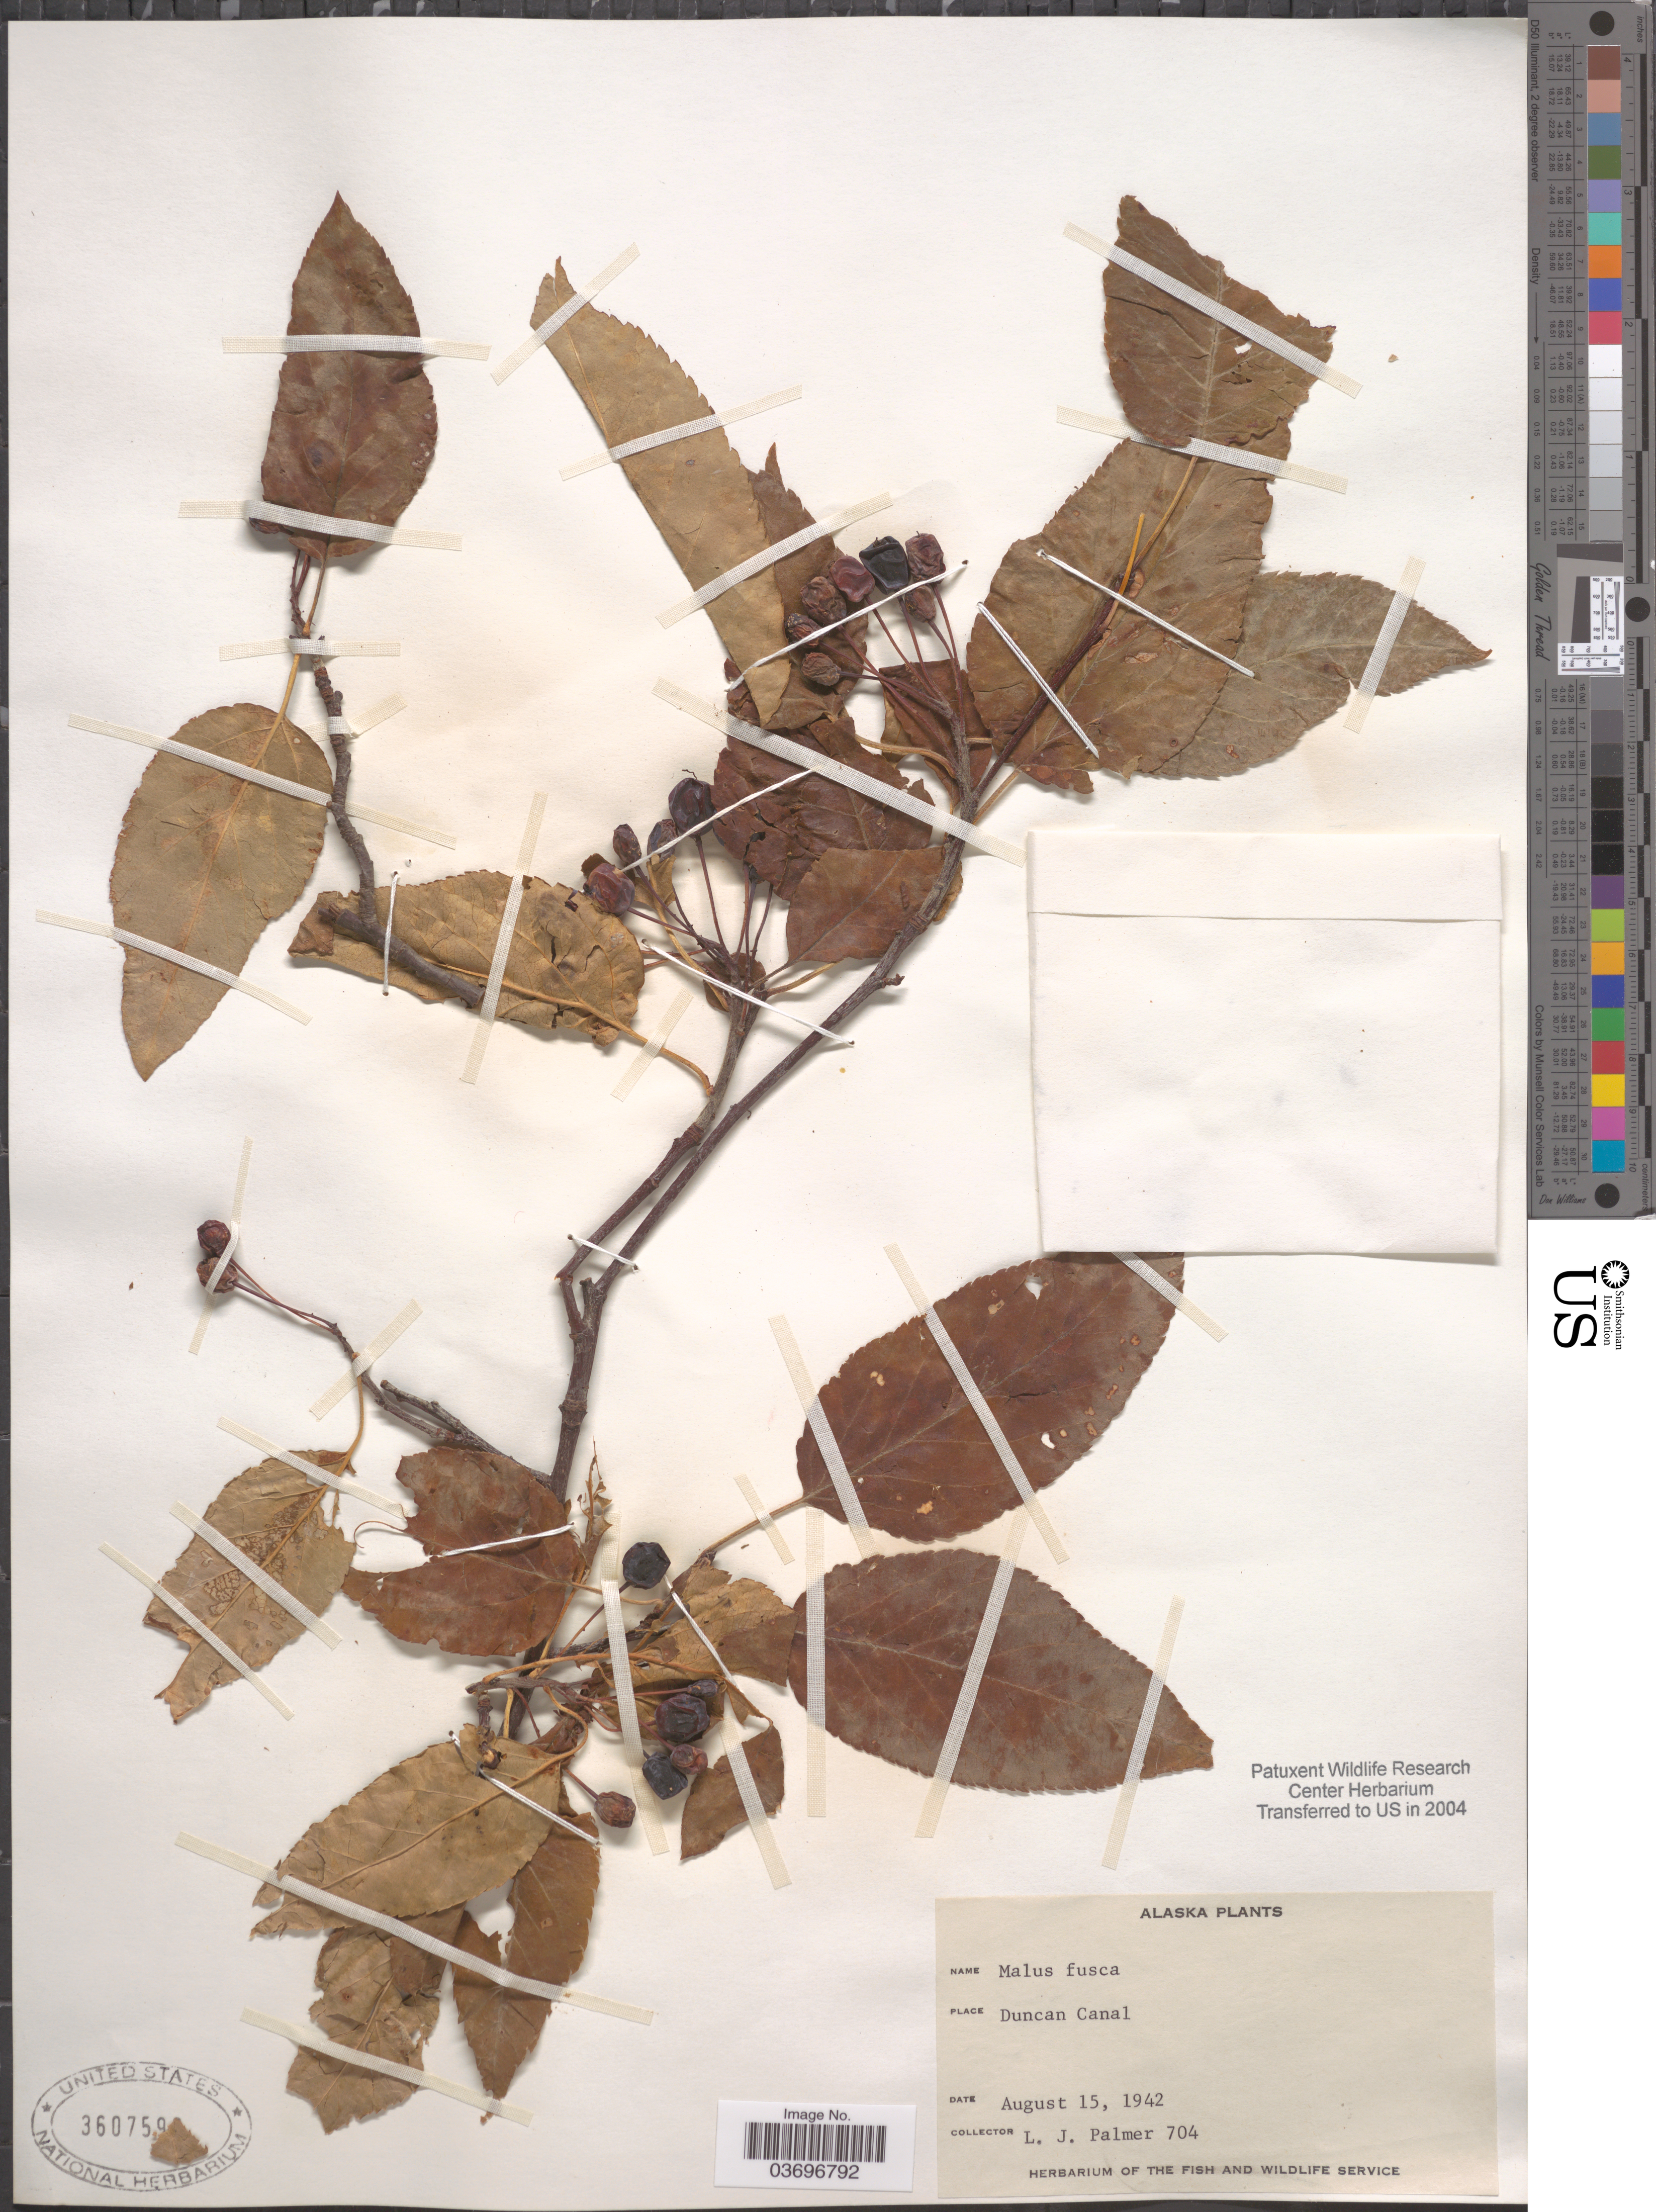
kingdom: Plantae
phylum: Tracheophyta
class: Magnoliopsida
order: Rosales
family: Rosaceae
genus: Malus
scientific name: Malus diversifolia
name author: (Bong.) M. Roem.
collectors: L. J. Palmer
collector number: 704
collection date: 1942-08-15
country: United States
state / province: Alaska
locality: Duncan Canal.